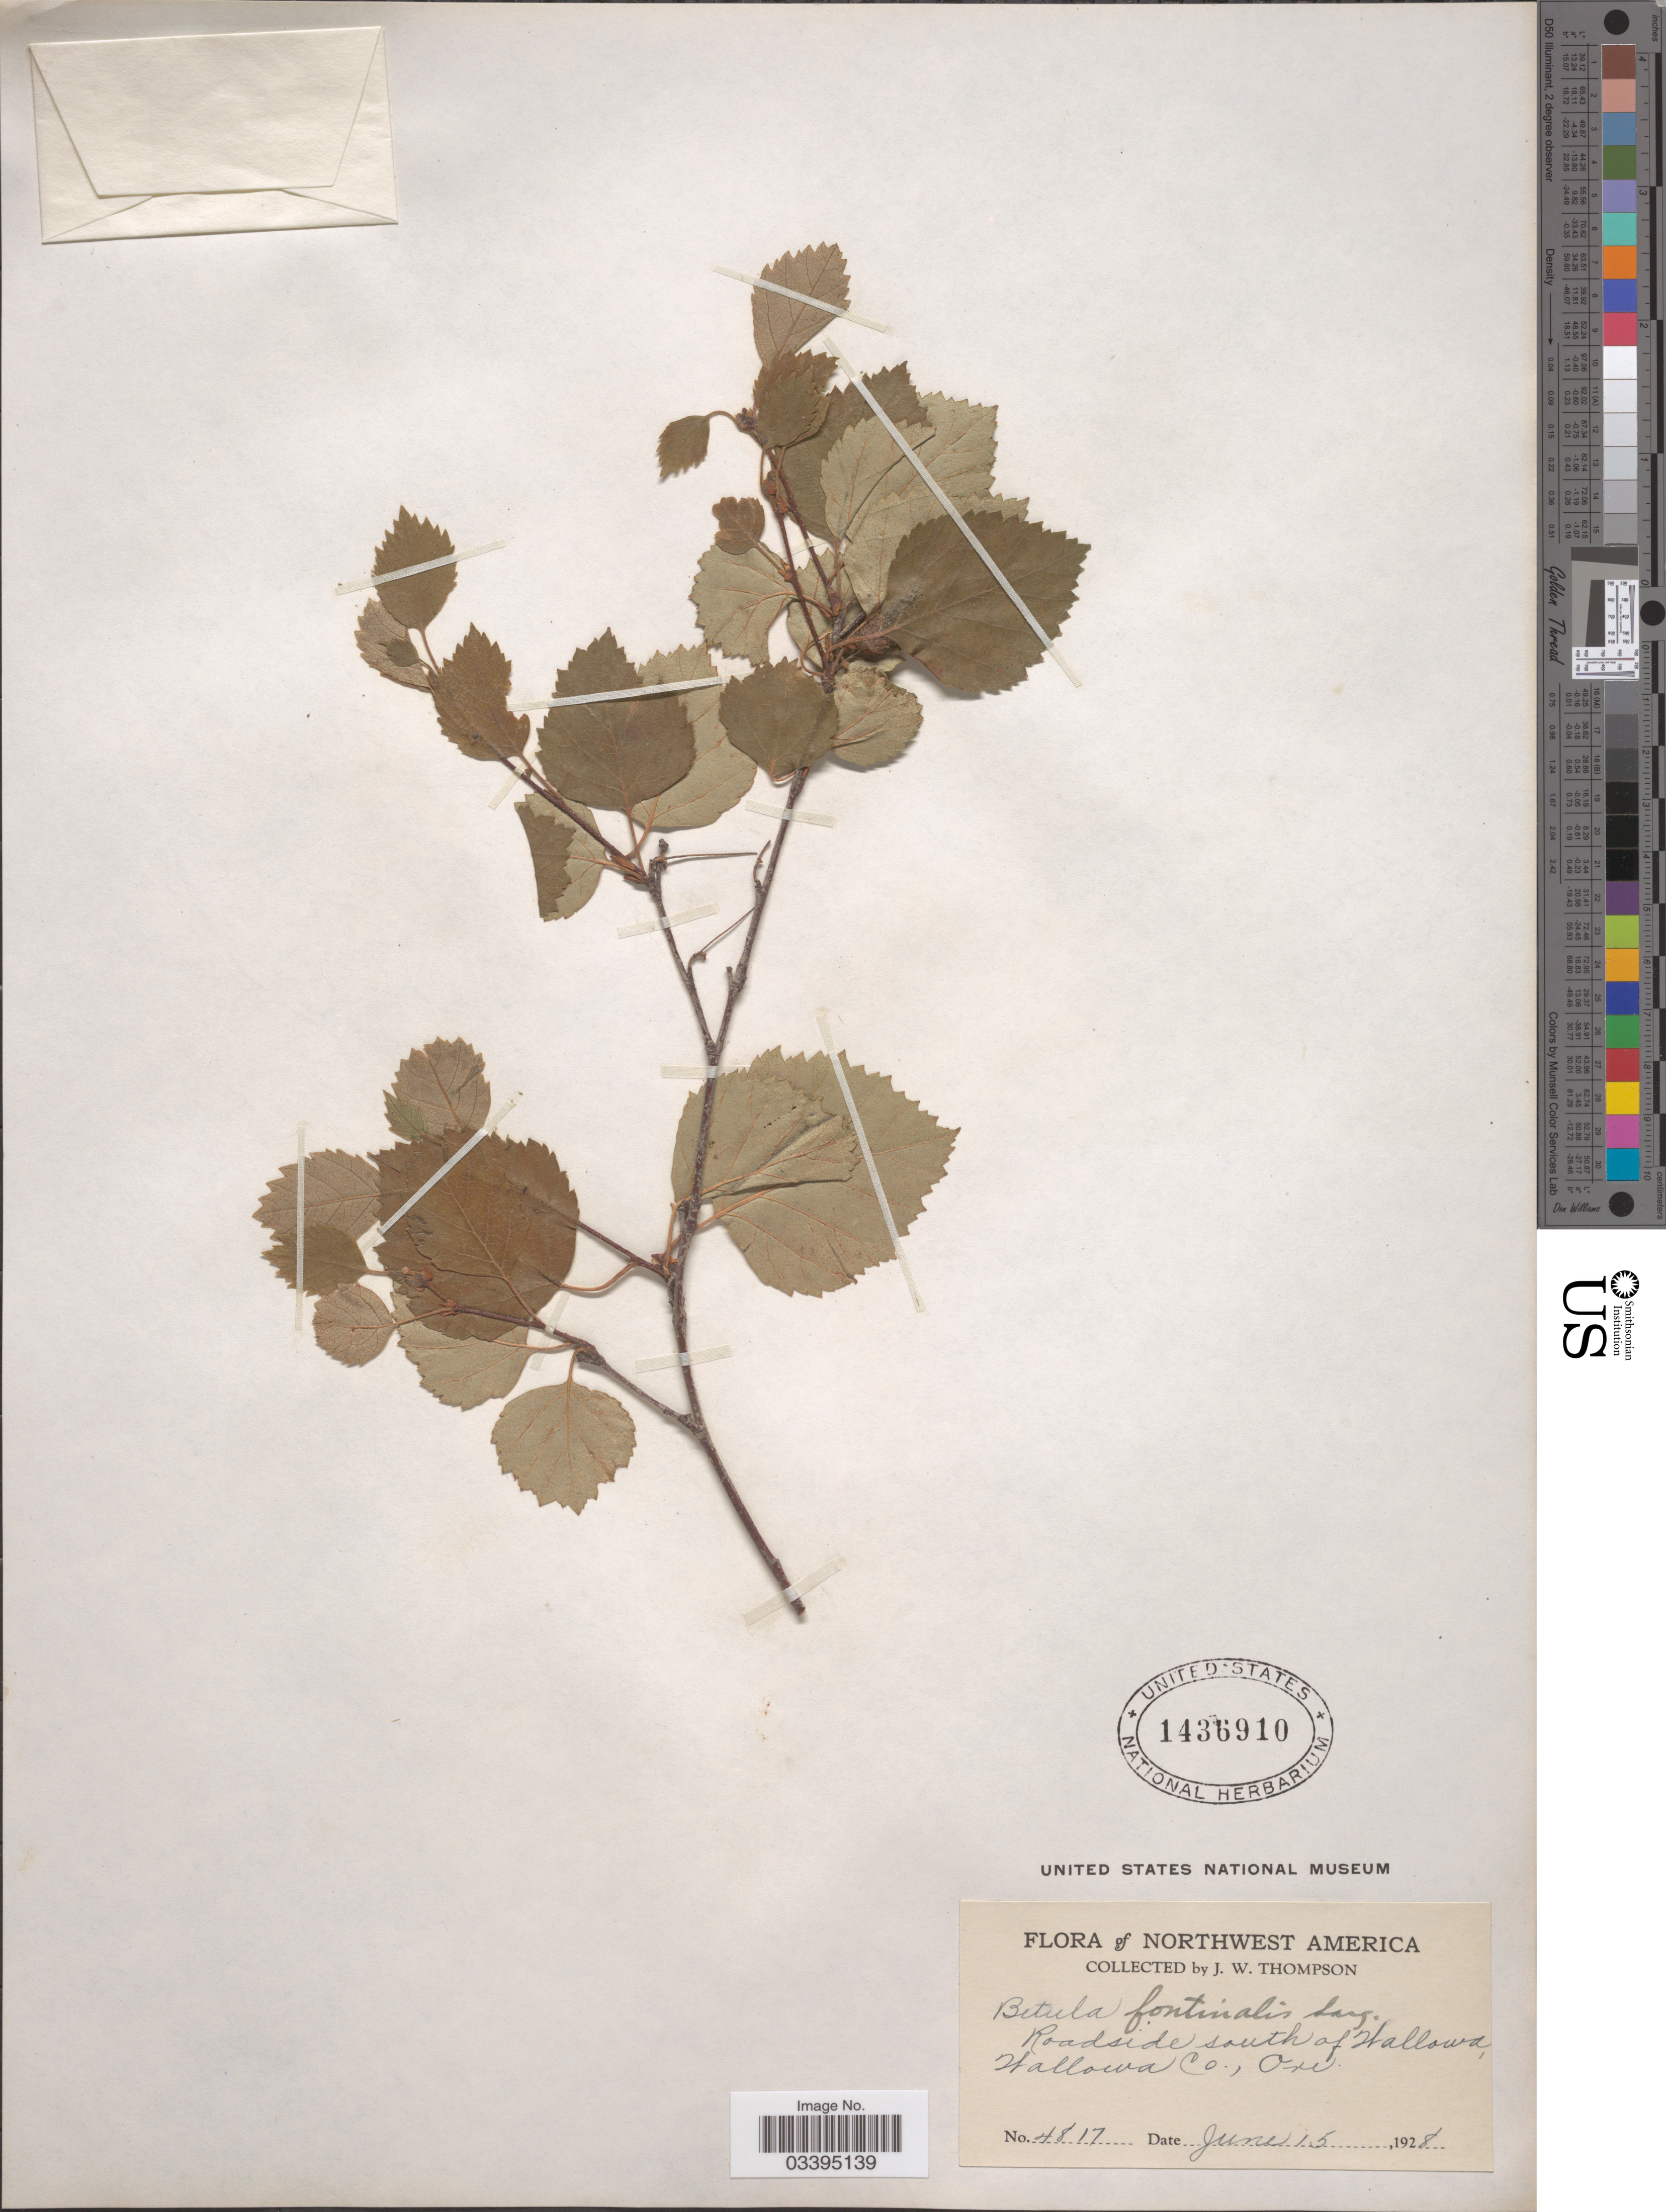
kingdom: Plantae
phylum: Tracheophyta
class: Magnoliopsida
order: Fagales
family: Betulaceae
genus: Betula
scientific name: Betula fontinalis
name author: Sarg.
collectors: J. Thompson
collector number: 4817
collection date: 1928-06-15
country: United States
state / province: Oregon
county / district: Wallowa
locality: South of Wallowa, Wallowa Co.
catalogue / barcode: US 1436910